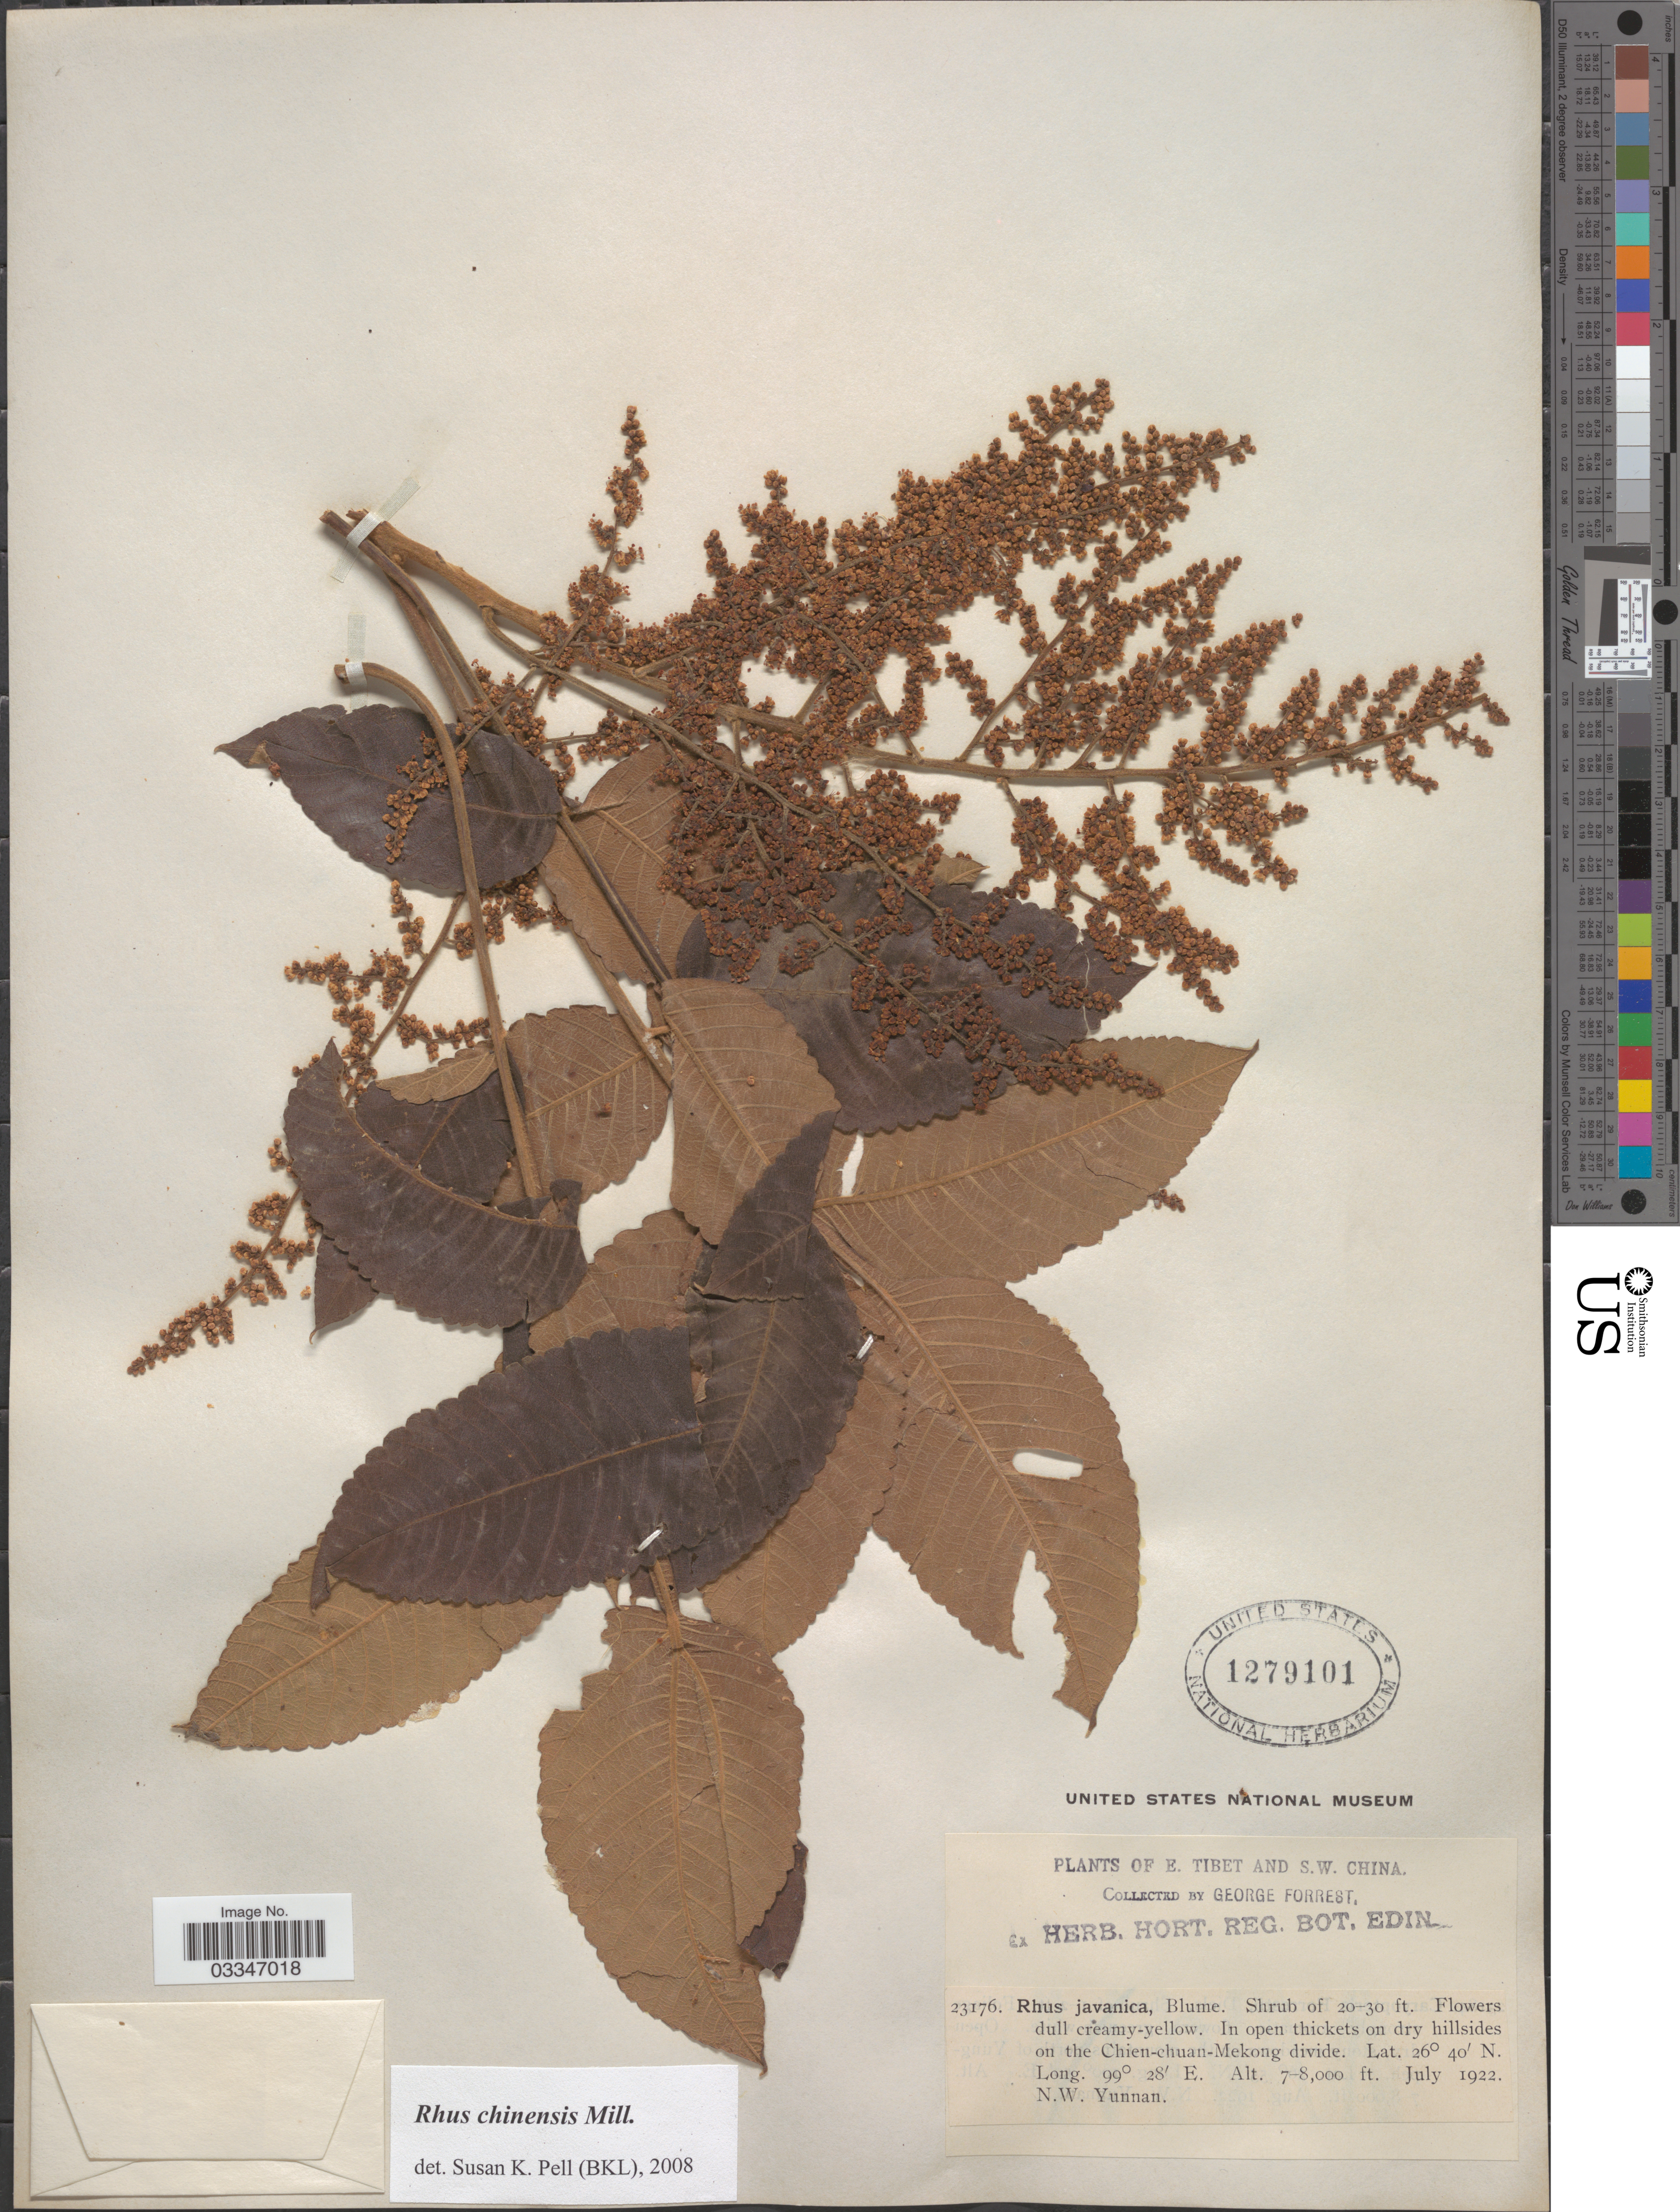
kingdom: Plantae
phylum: Tracheophyta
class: Magnoliopsida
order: Sapindales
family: Anacardiaceae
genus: Rhus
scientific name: Rhus chinensis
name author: Mill.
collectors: G. Forrest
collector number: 23176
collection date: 1922-07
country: China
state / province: Yunnan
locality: E. Tibet and S.W. China, In open thickets on dry hillsides on the Chien-chuan-Mekong divide, N.W. Yunnan.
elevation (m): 2134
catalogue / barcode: US 1279101